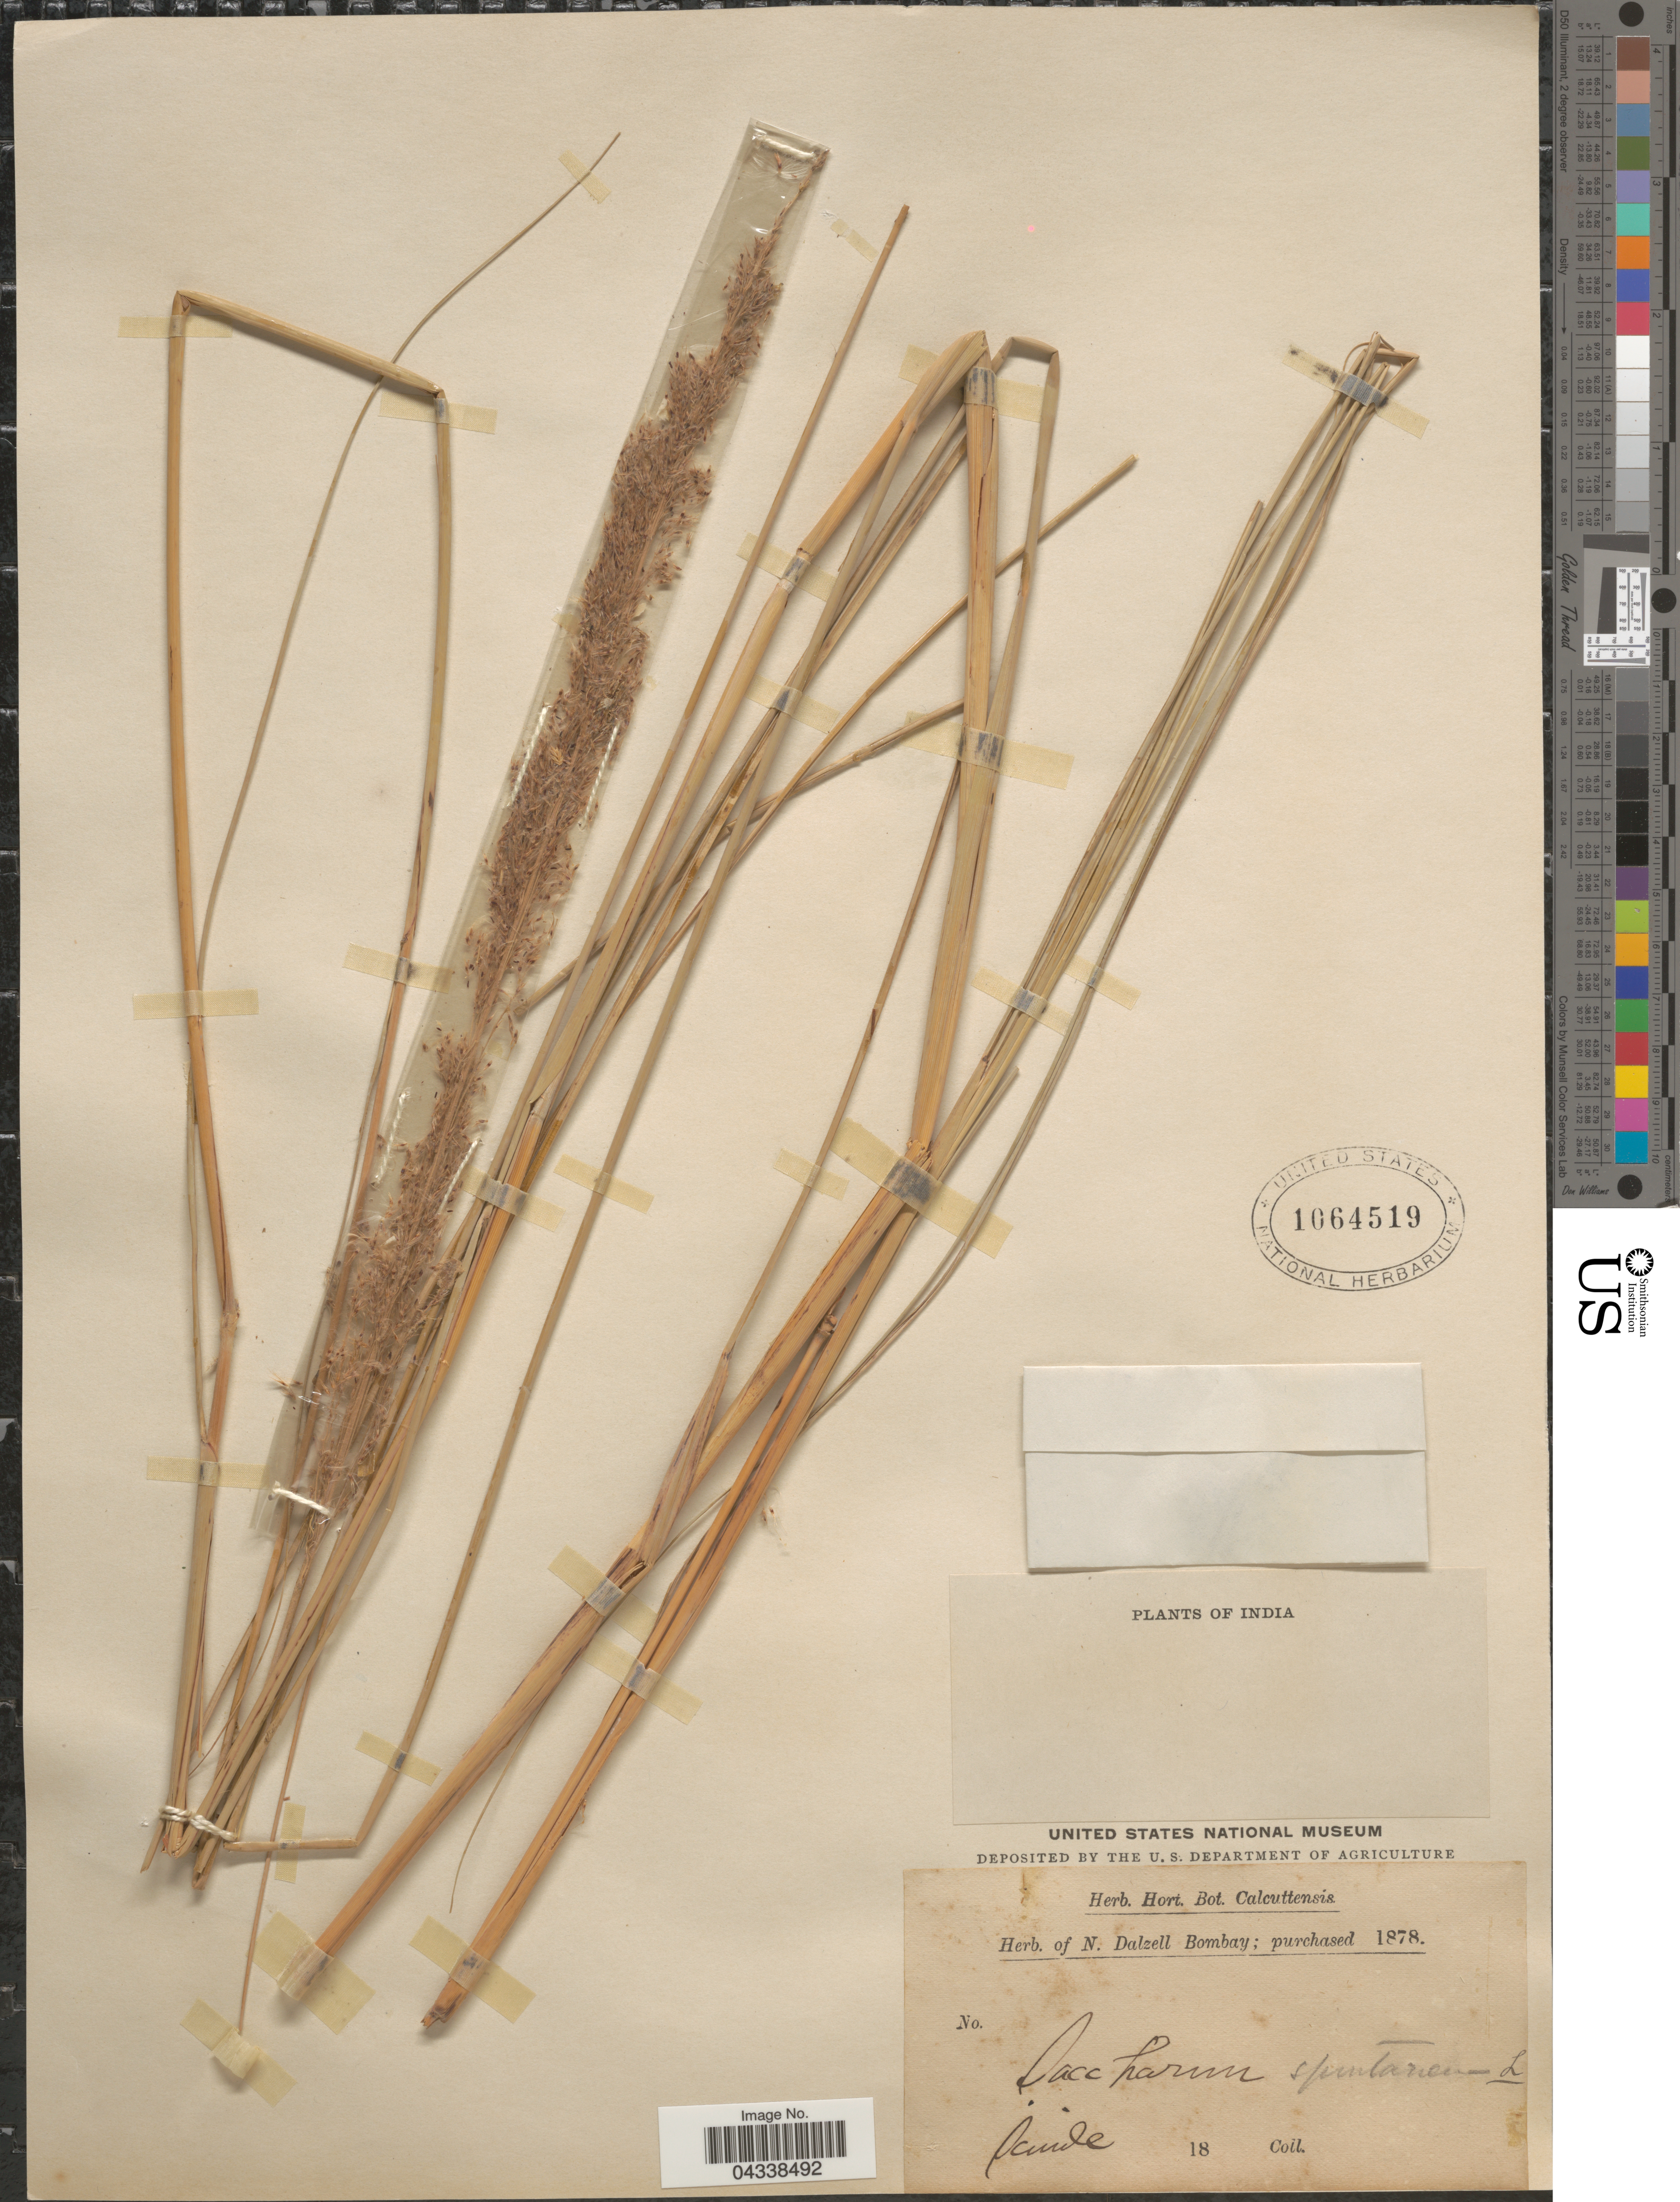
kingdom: Plantae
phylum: Tracheophyta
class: Liliopsida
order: Poales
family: Poaceae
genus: Saccharum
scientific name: Saccharum spontaneum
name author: L.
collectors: Ex herb. of N. Dalzell Bombay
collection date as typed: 18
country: Pakistan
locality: Scinde.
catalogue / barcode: US 1064519